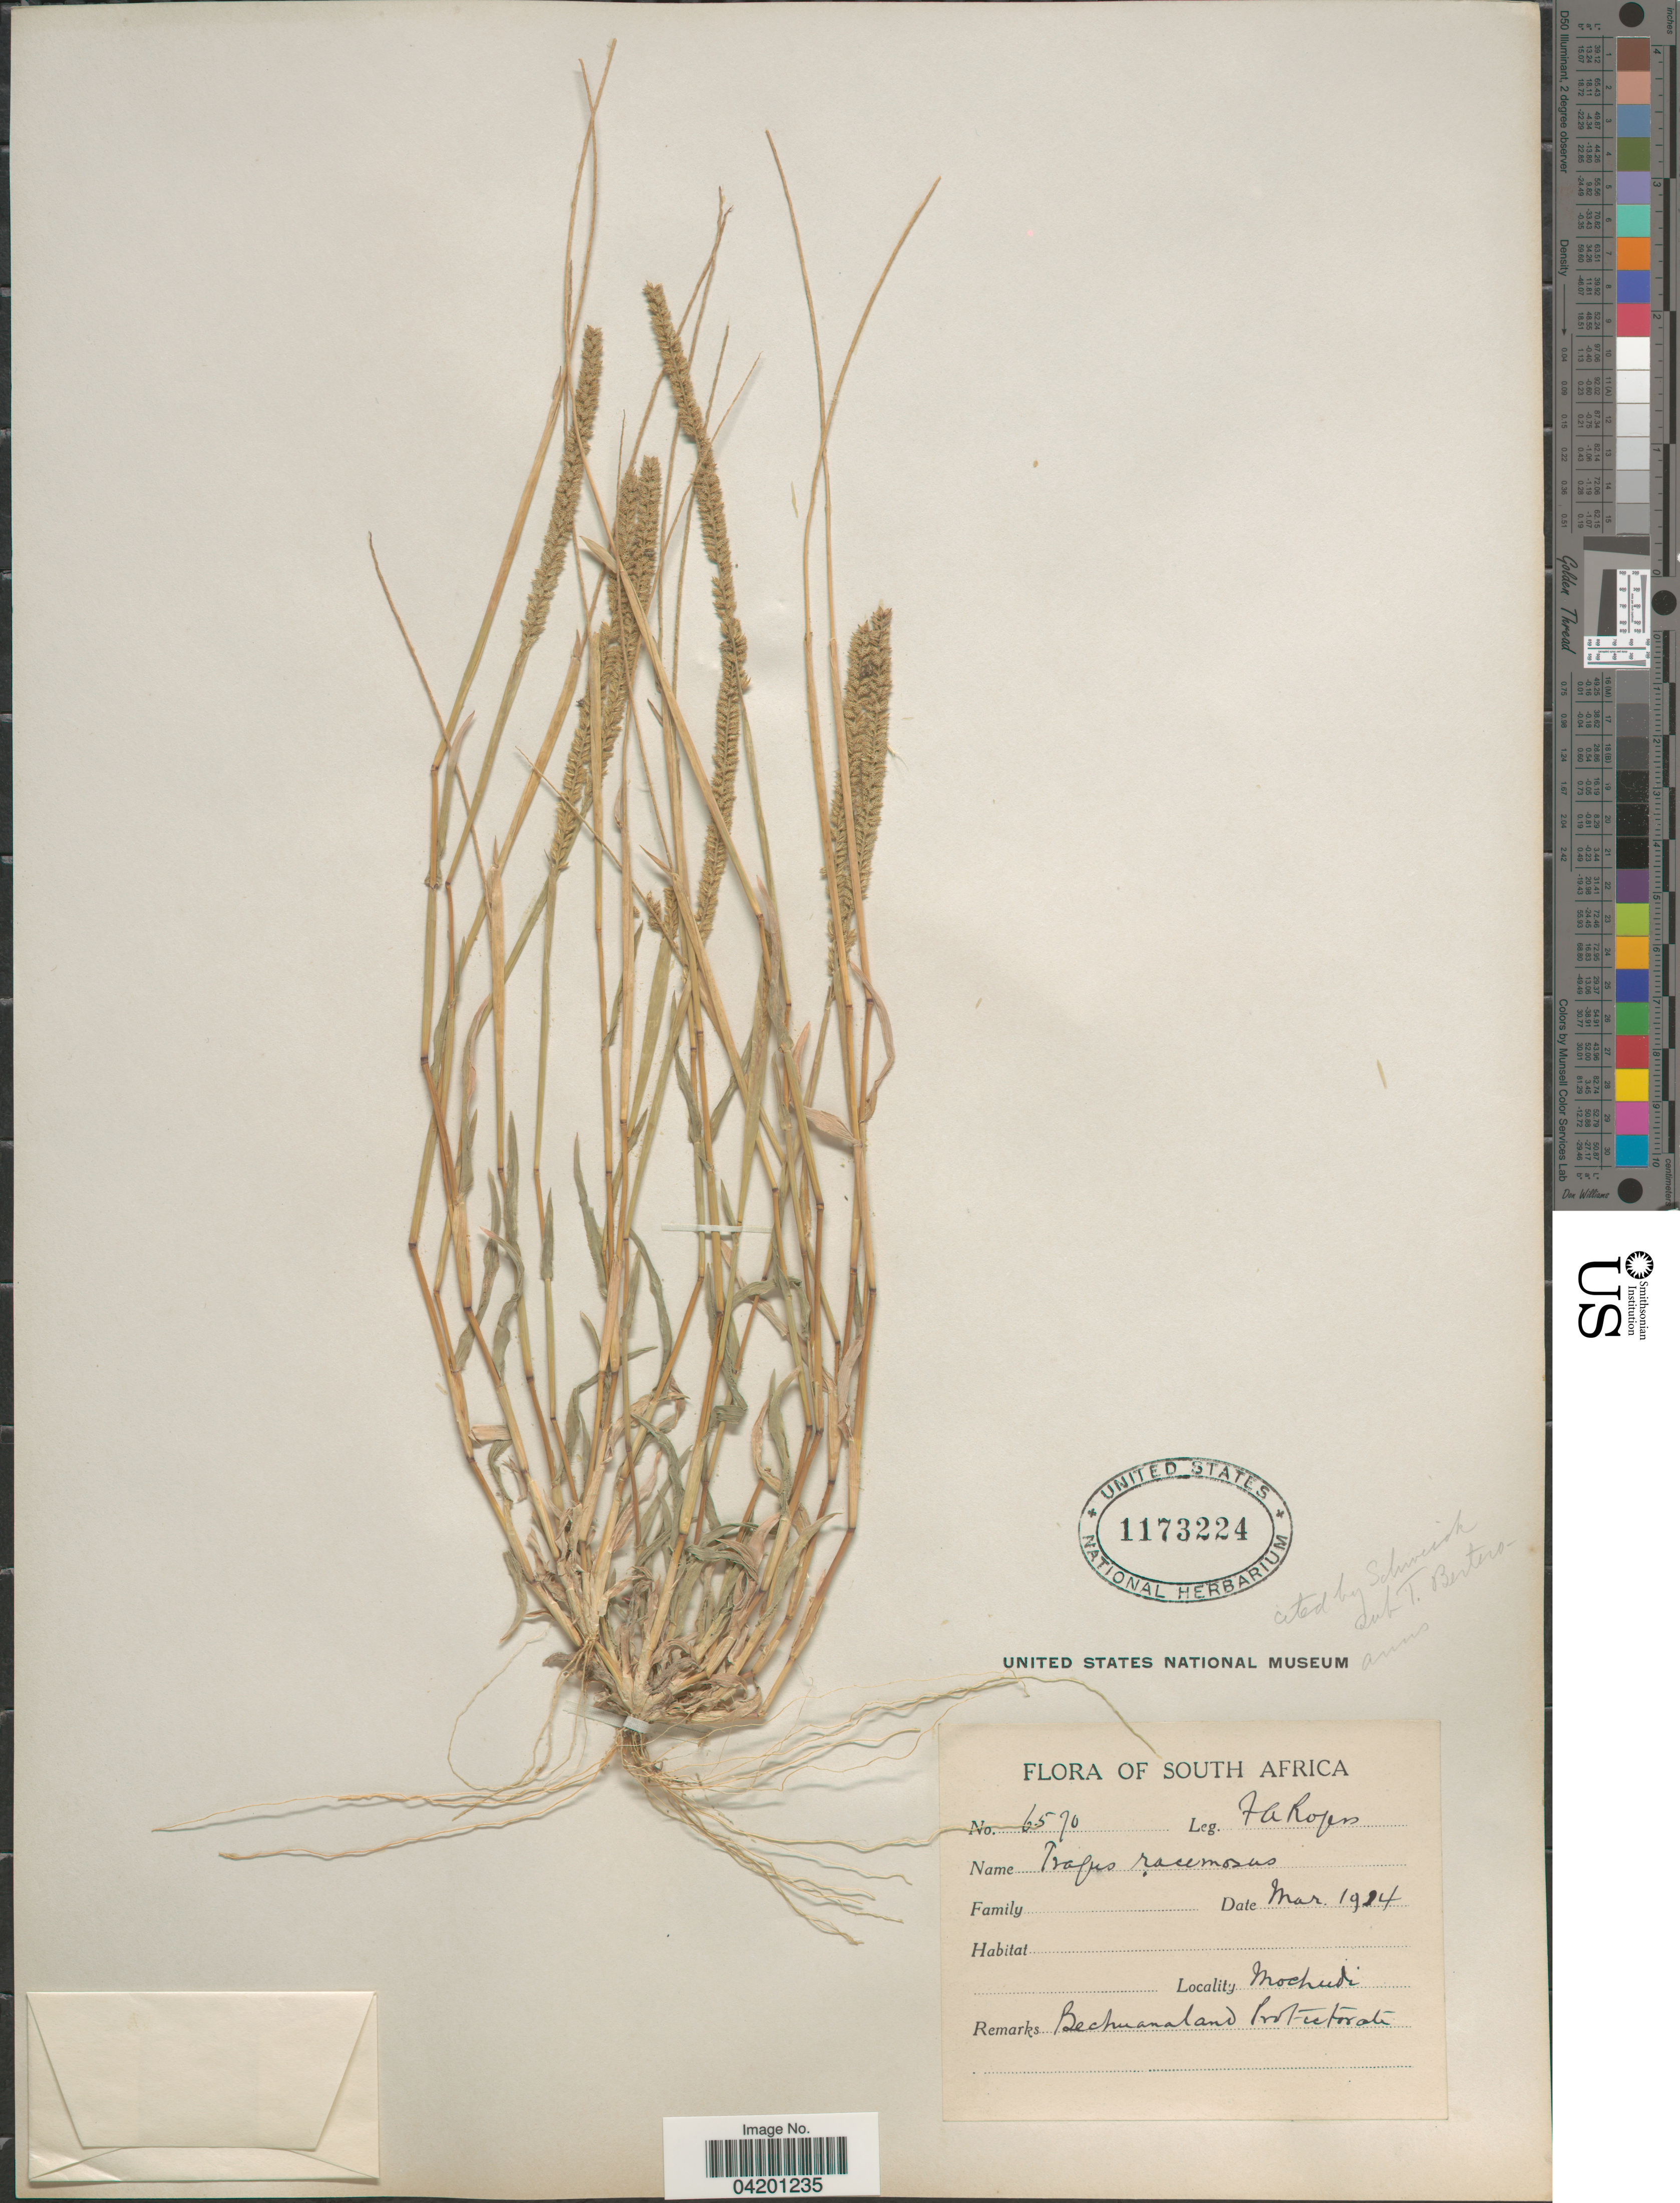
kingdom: Plantae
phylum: Tracheophyta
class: Liliopsida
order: Poales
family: Poaceae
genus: Tragus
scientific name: Tragus berteronianus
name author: Schult.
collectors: F. A. Rogers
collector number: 6570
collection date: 1924-03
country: Botswana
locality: Mochudi. Bechuanaland Protectorate.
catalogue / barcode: US 1173224